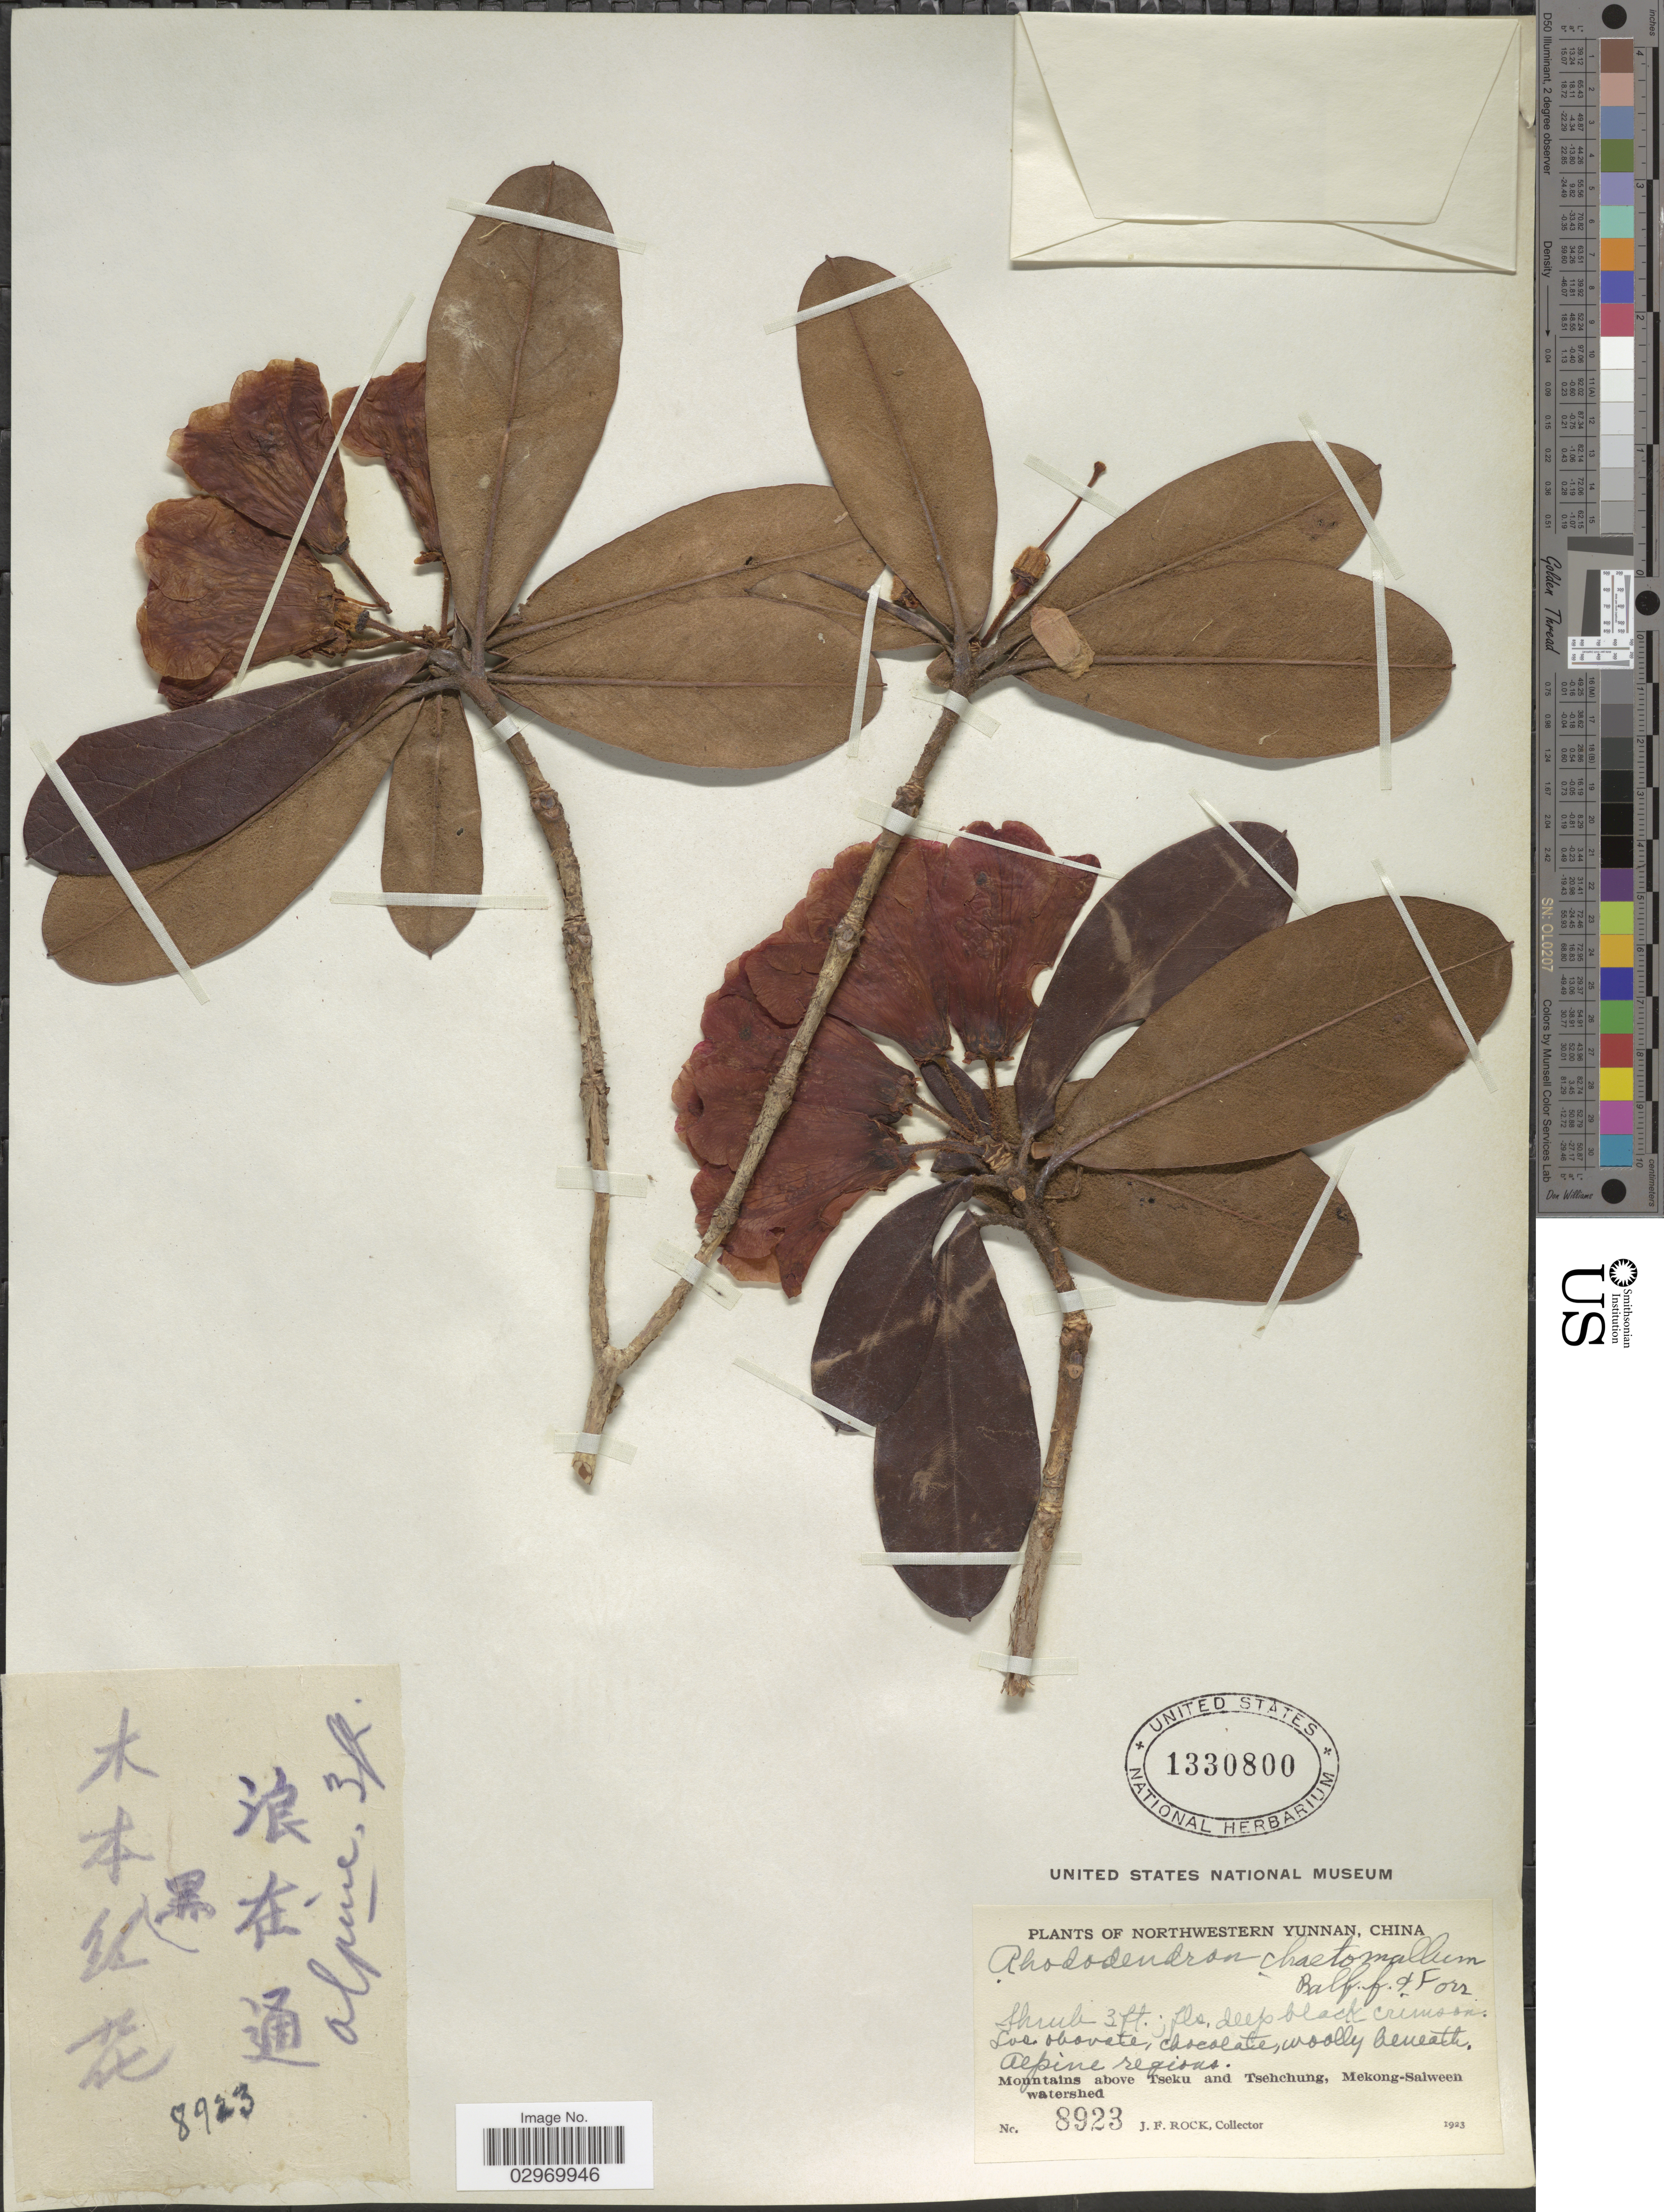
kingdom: Plantae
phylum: Tracheophyta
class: Magnoliopsida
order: Ericales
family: Ericaceae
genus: Rhododendron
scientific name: Rhododendron chaetomallum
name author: Balf. f. & Forrest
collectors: J. Rock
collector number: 8923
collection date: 1923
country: China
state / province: Yunnan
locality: Northwestern Yunnan, Mountains above Tseku and Tsehchung, Mekong-Salween watershed.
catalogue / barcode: US 1330800